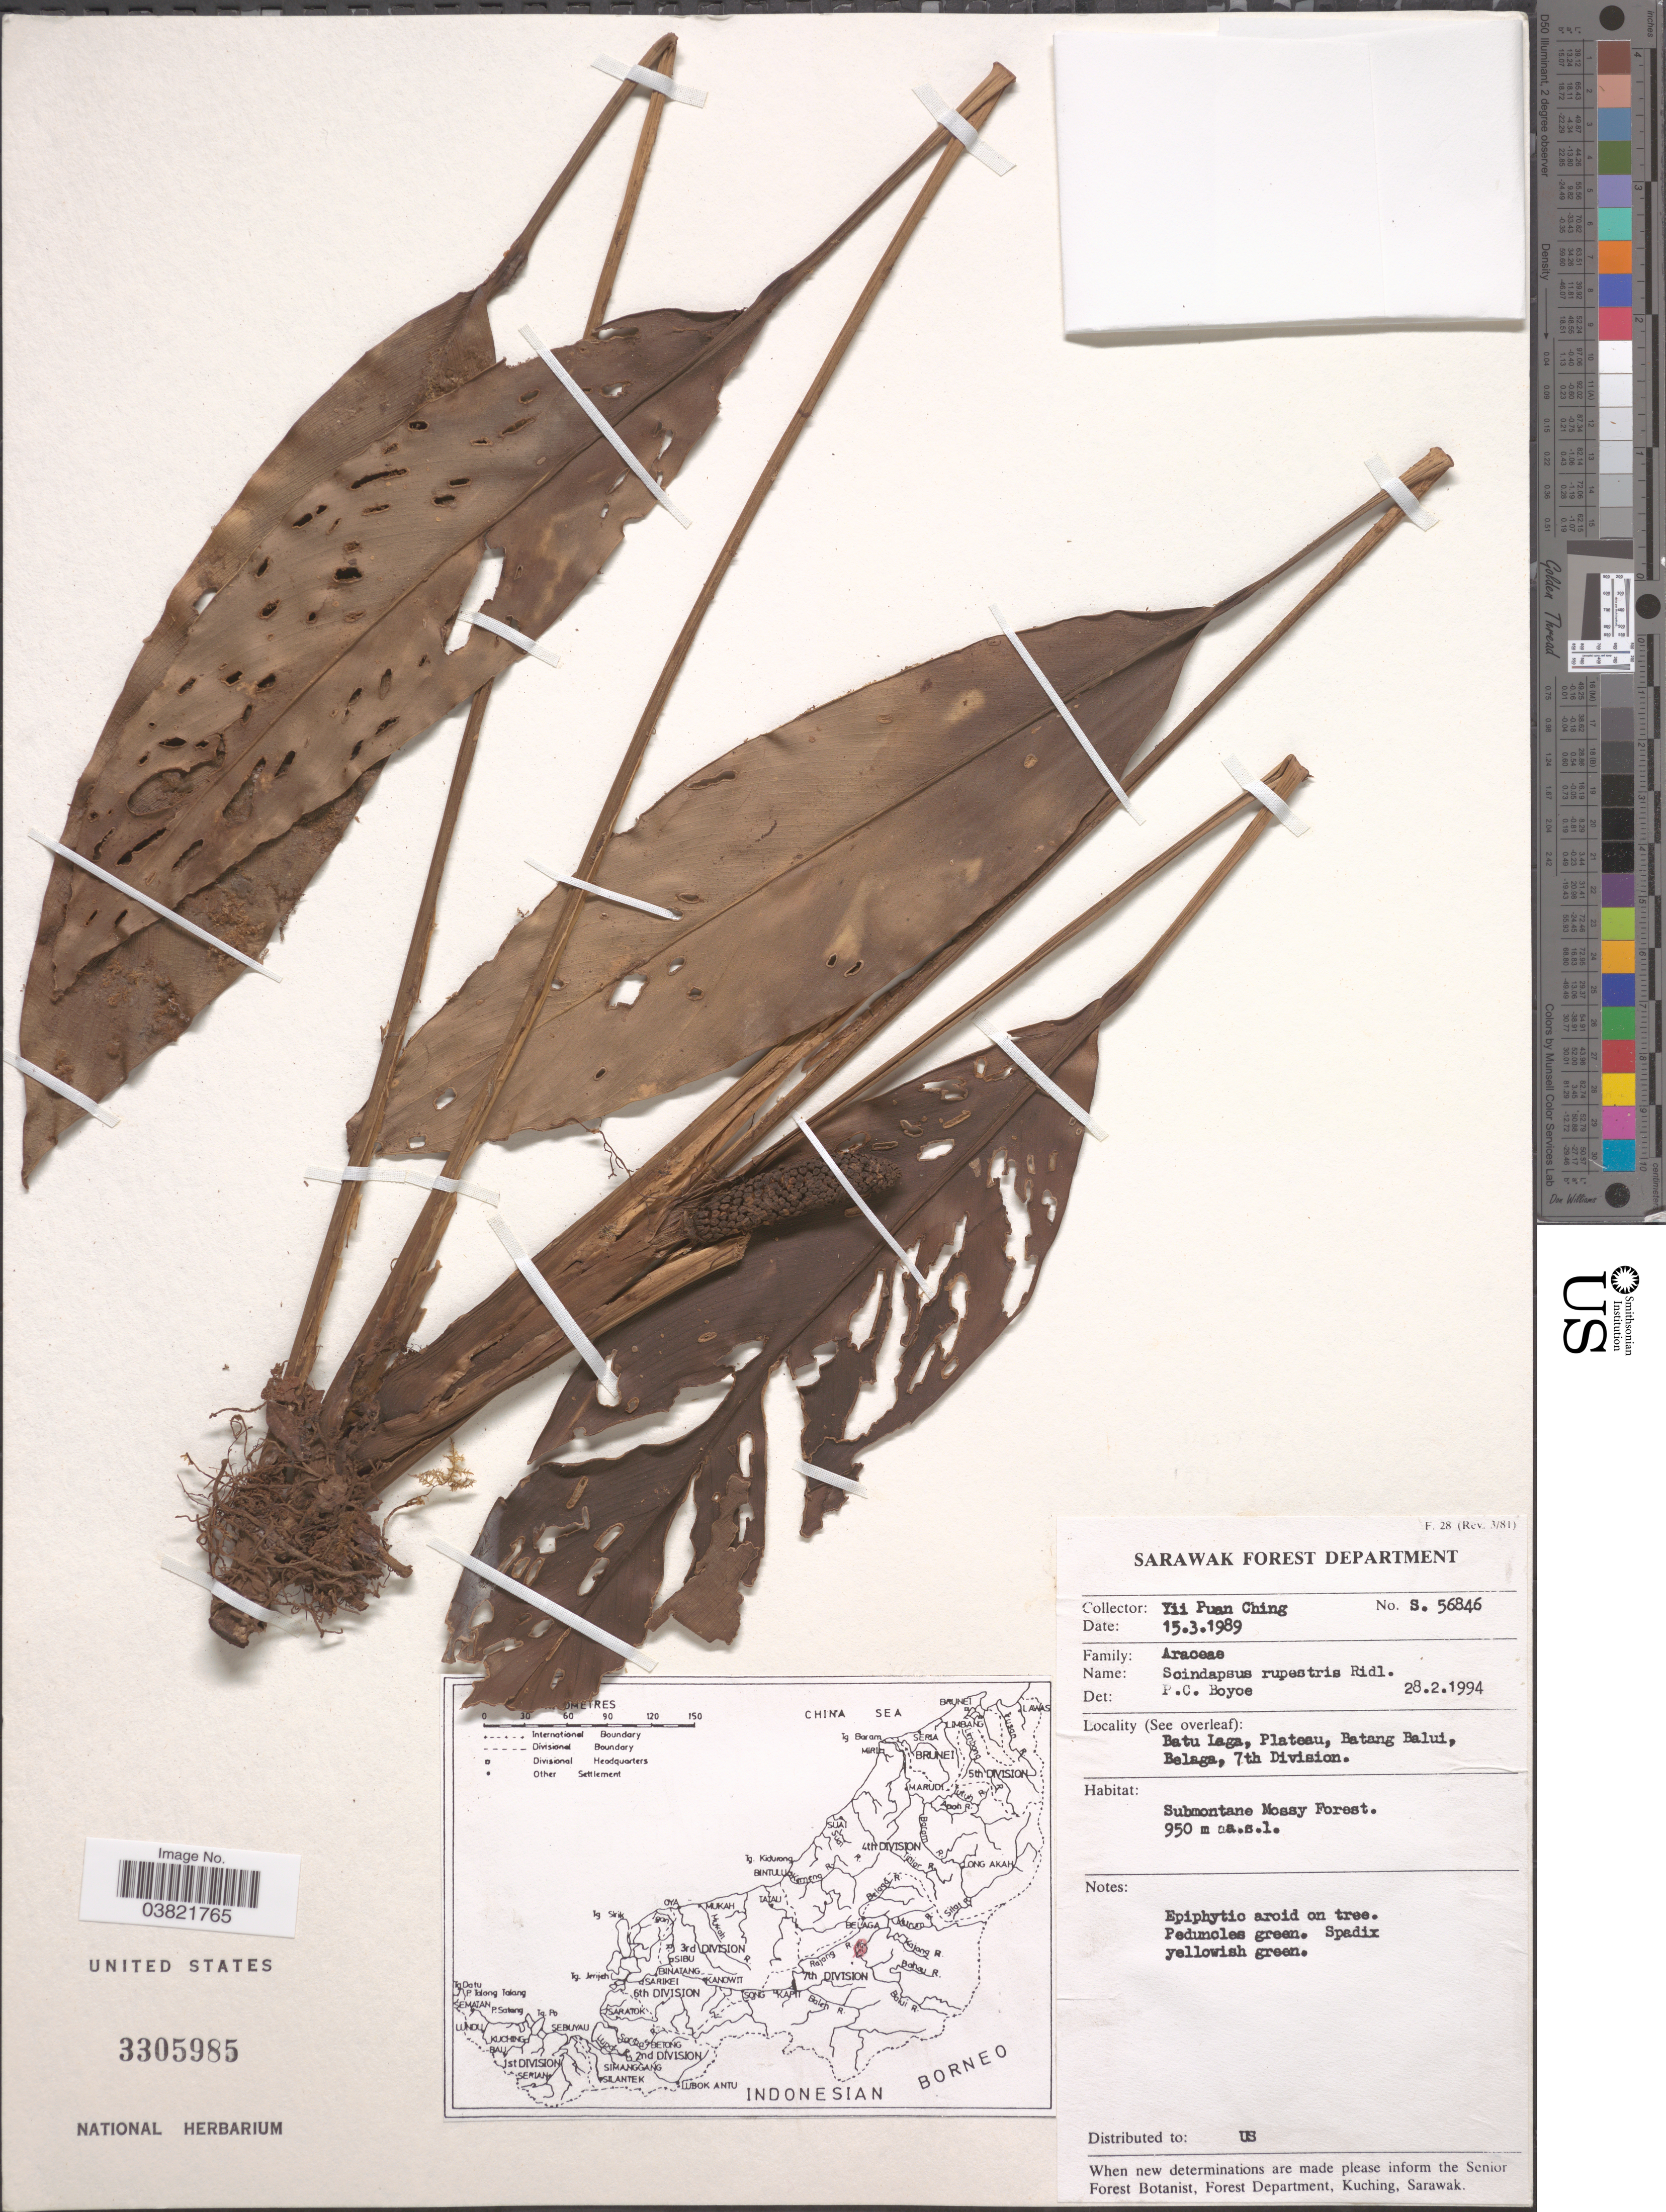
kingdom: Plantae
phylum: Tracheophyta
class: Liliopsida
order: Alismatales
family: Araceae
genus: Scindapsus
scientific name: Scindapsus rupestris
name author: Ridl.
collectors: Y. P. Ching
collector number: S56846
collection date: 1989-03-15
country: Malaysia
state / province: Sarawak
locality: Batu Laga, Plateau, Batang Balui, Belaga, 7th Division. Submontane Mossy Forest.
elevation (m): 950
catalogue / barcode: US 3305985